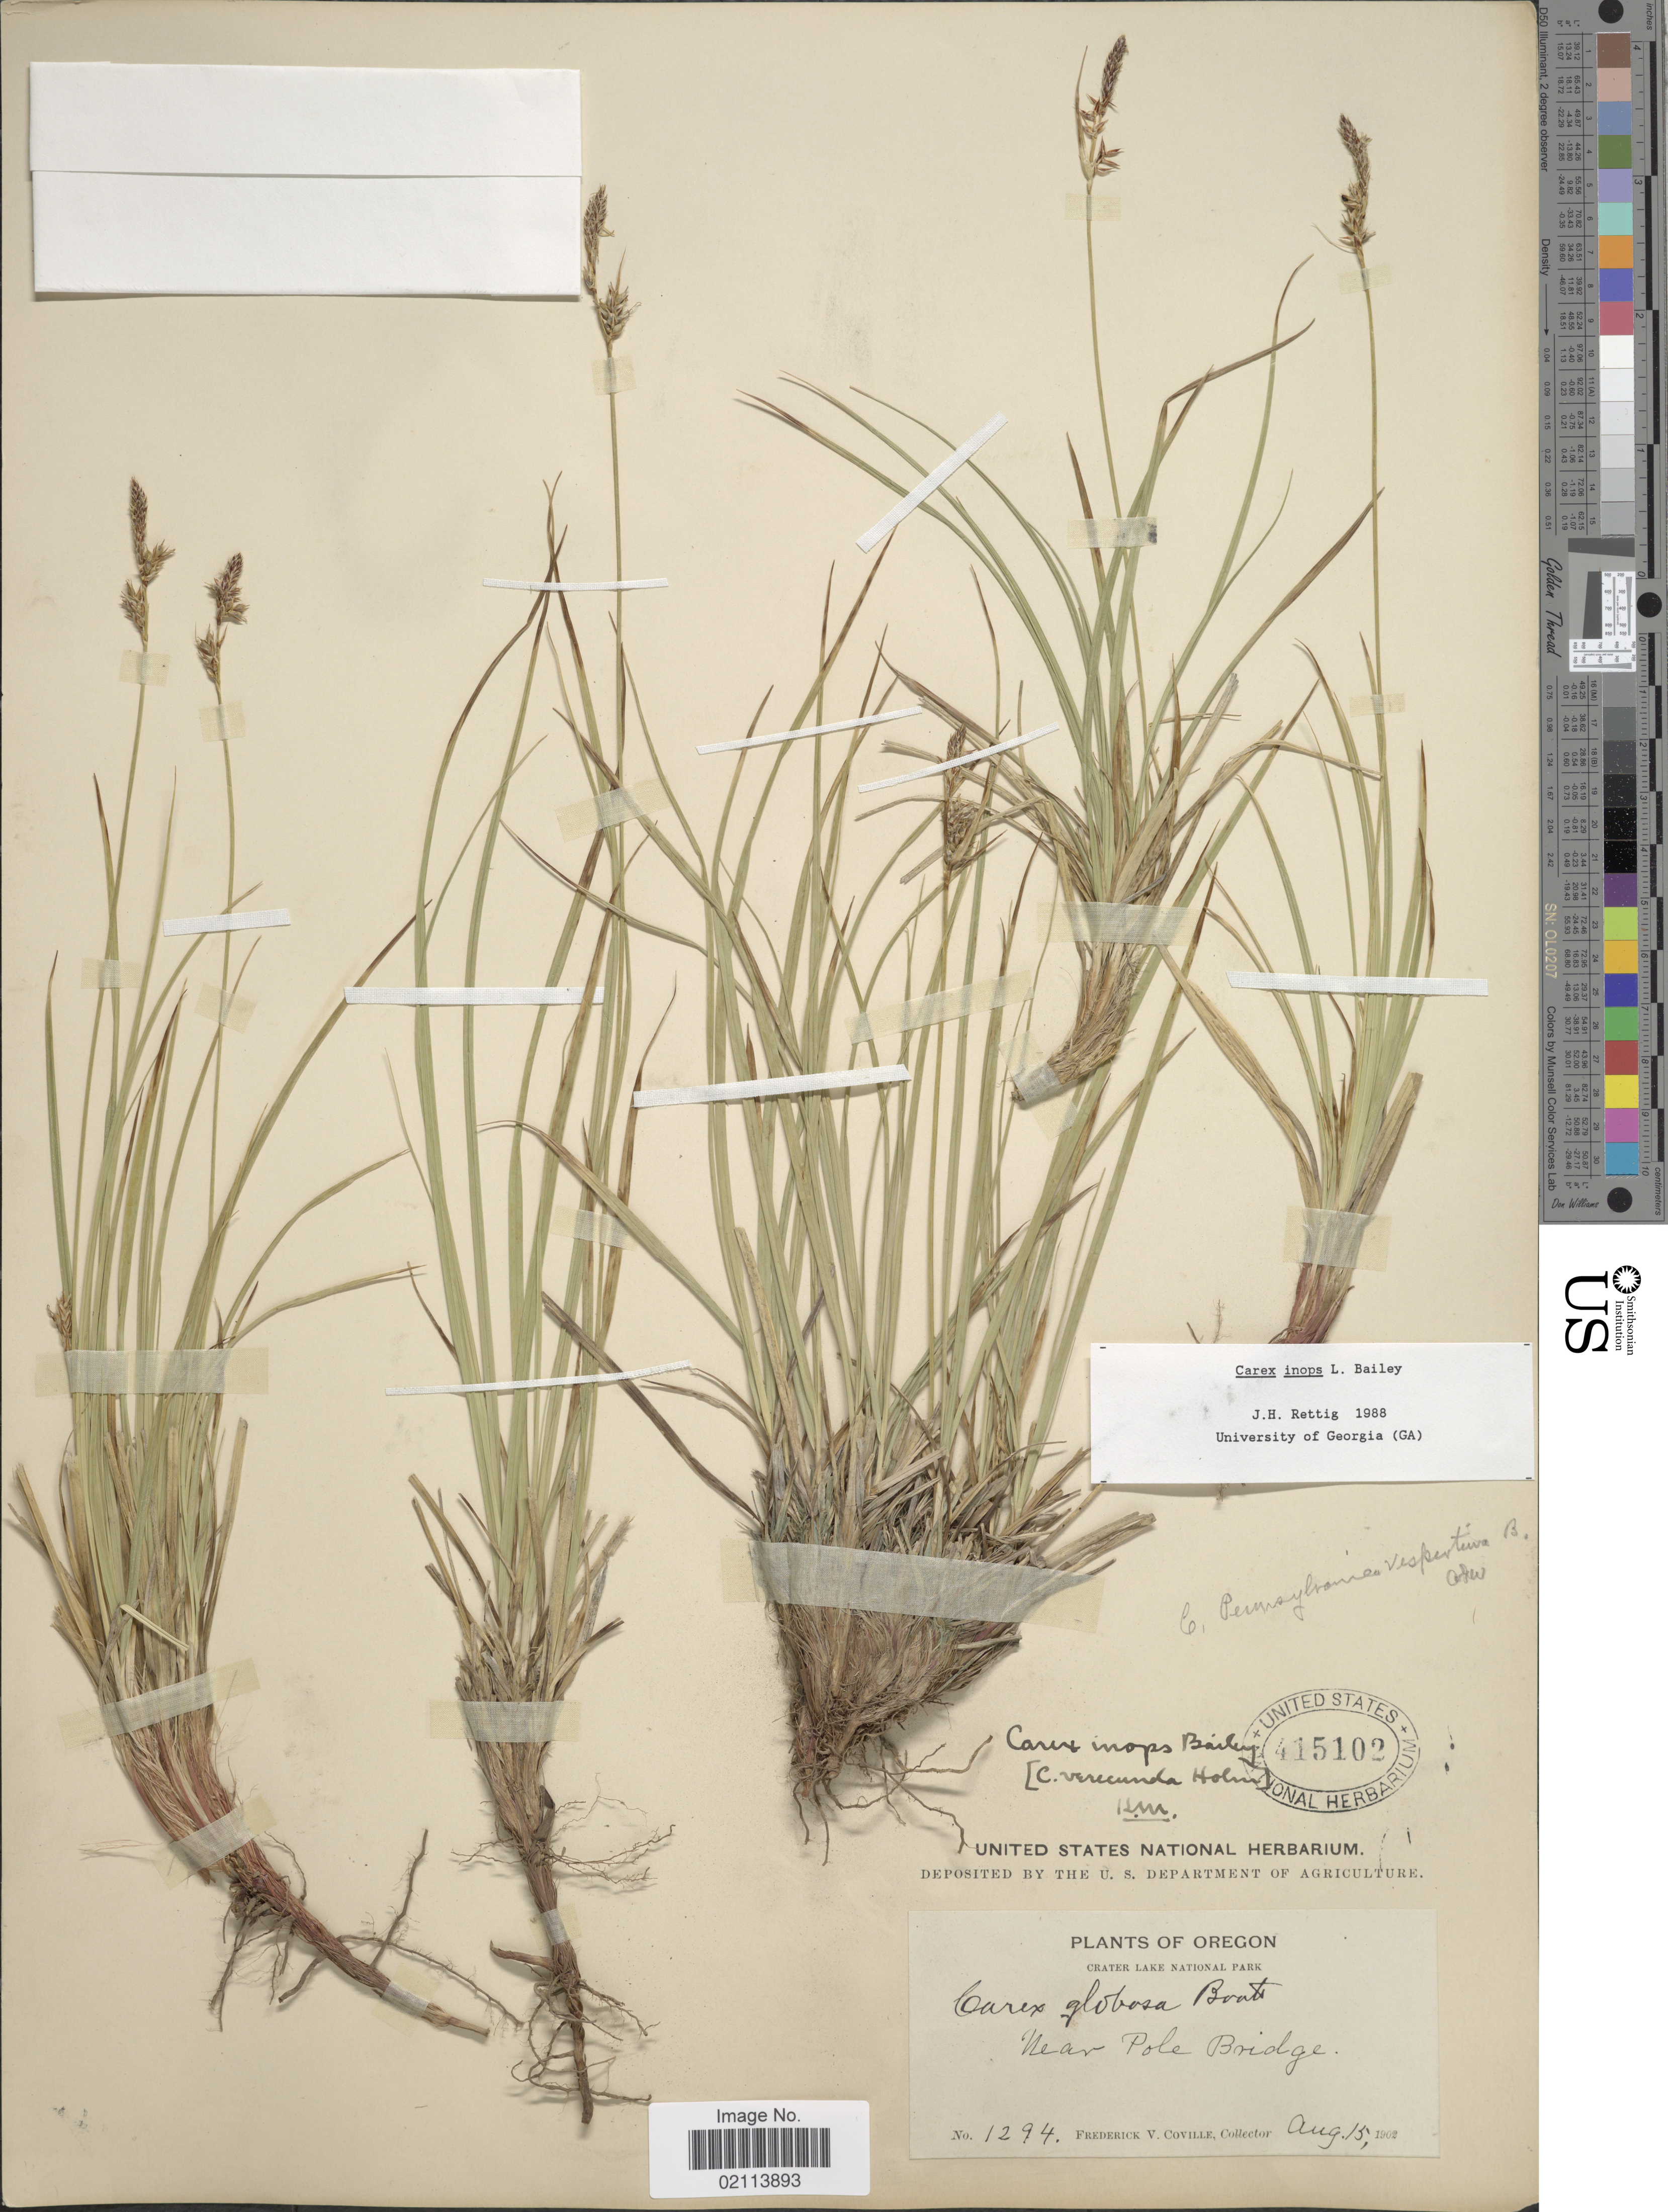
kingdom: Plantae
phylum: Tracheophyta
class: Liliopsida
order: Poales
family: Cyperaceae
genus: Carex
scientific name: Carex inops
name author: L.H. Bailey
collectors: F. V. Coville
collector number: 1294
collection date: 1902-08-15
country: United States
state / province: Oregon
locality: Crater Lake National Park, near Pole Bridge.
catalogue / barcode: US 415102